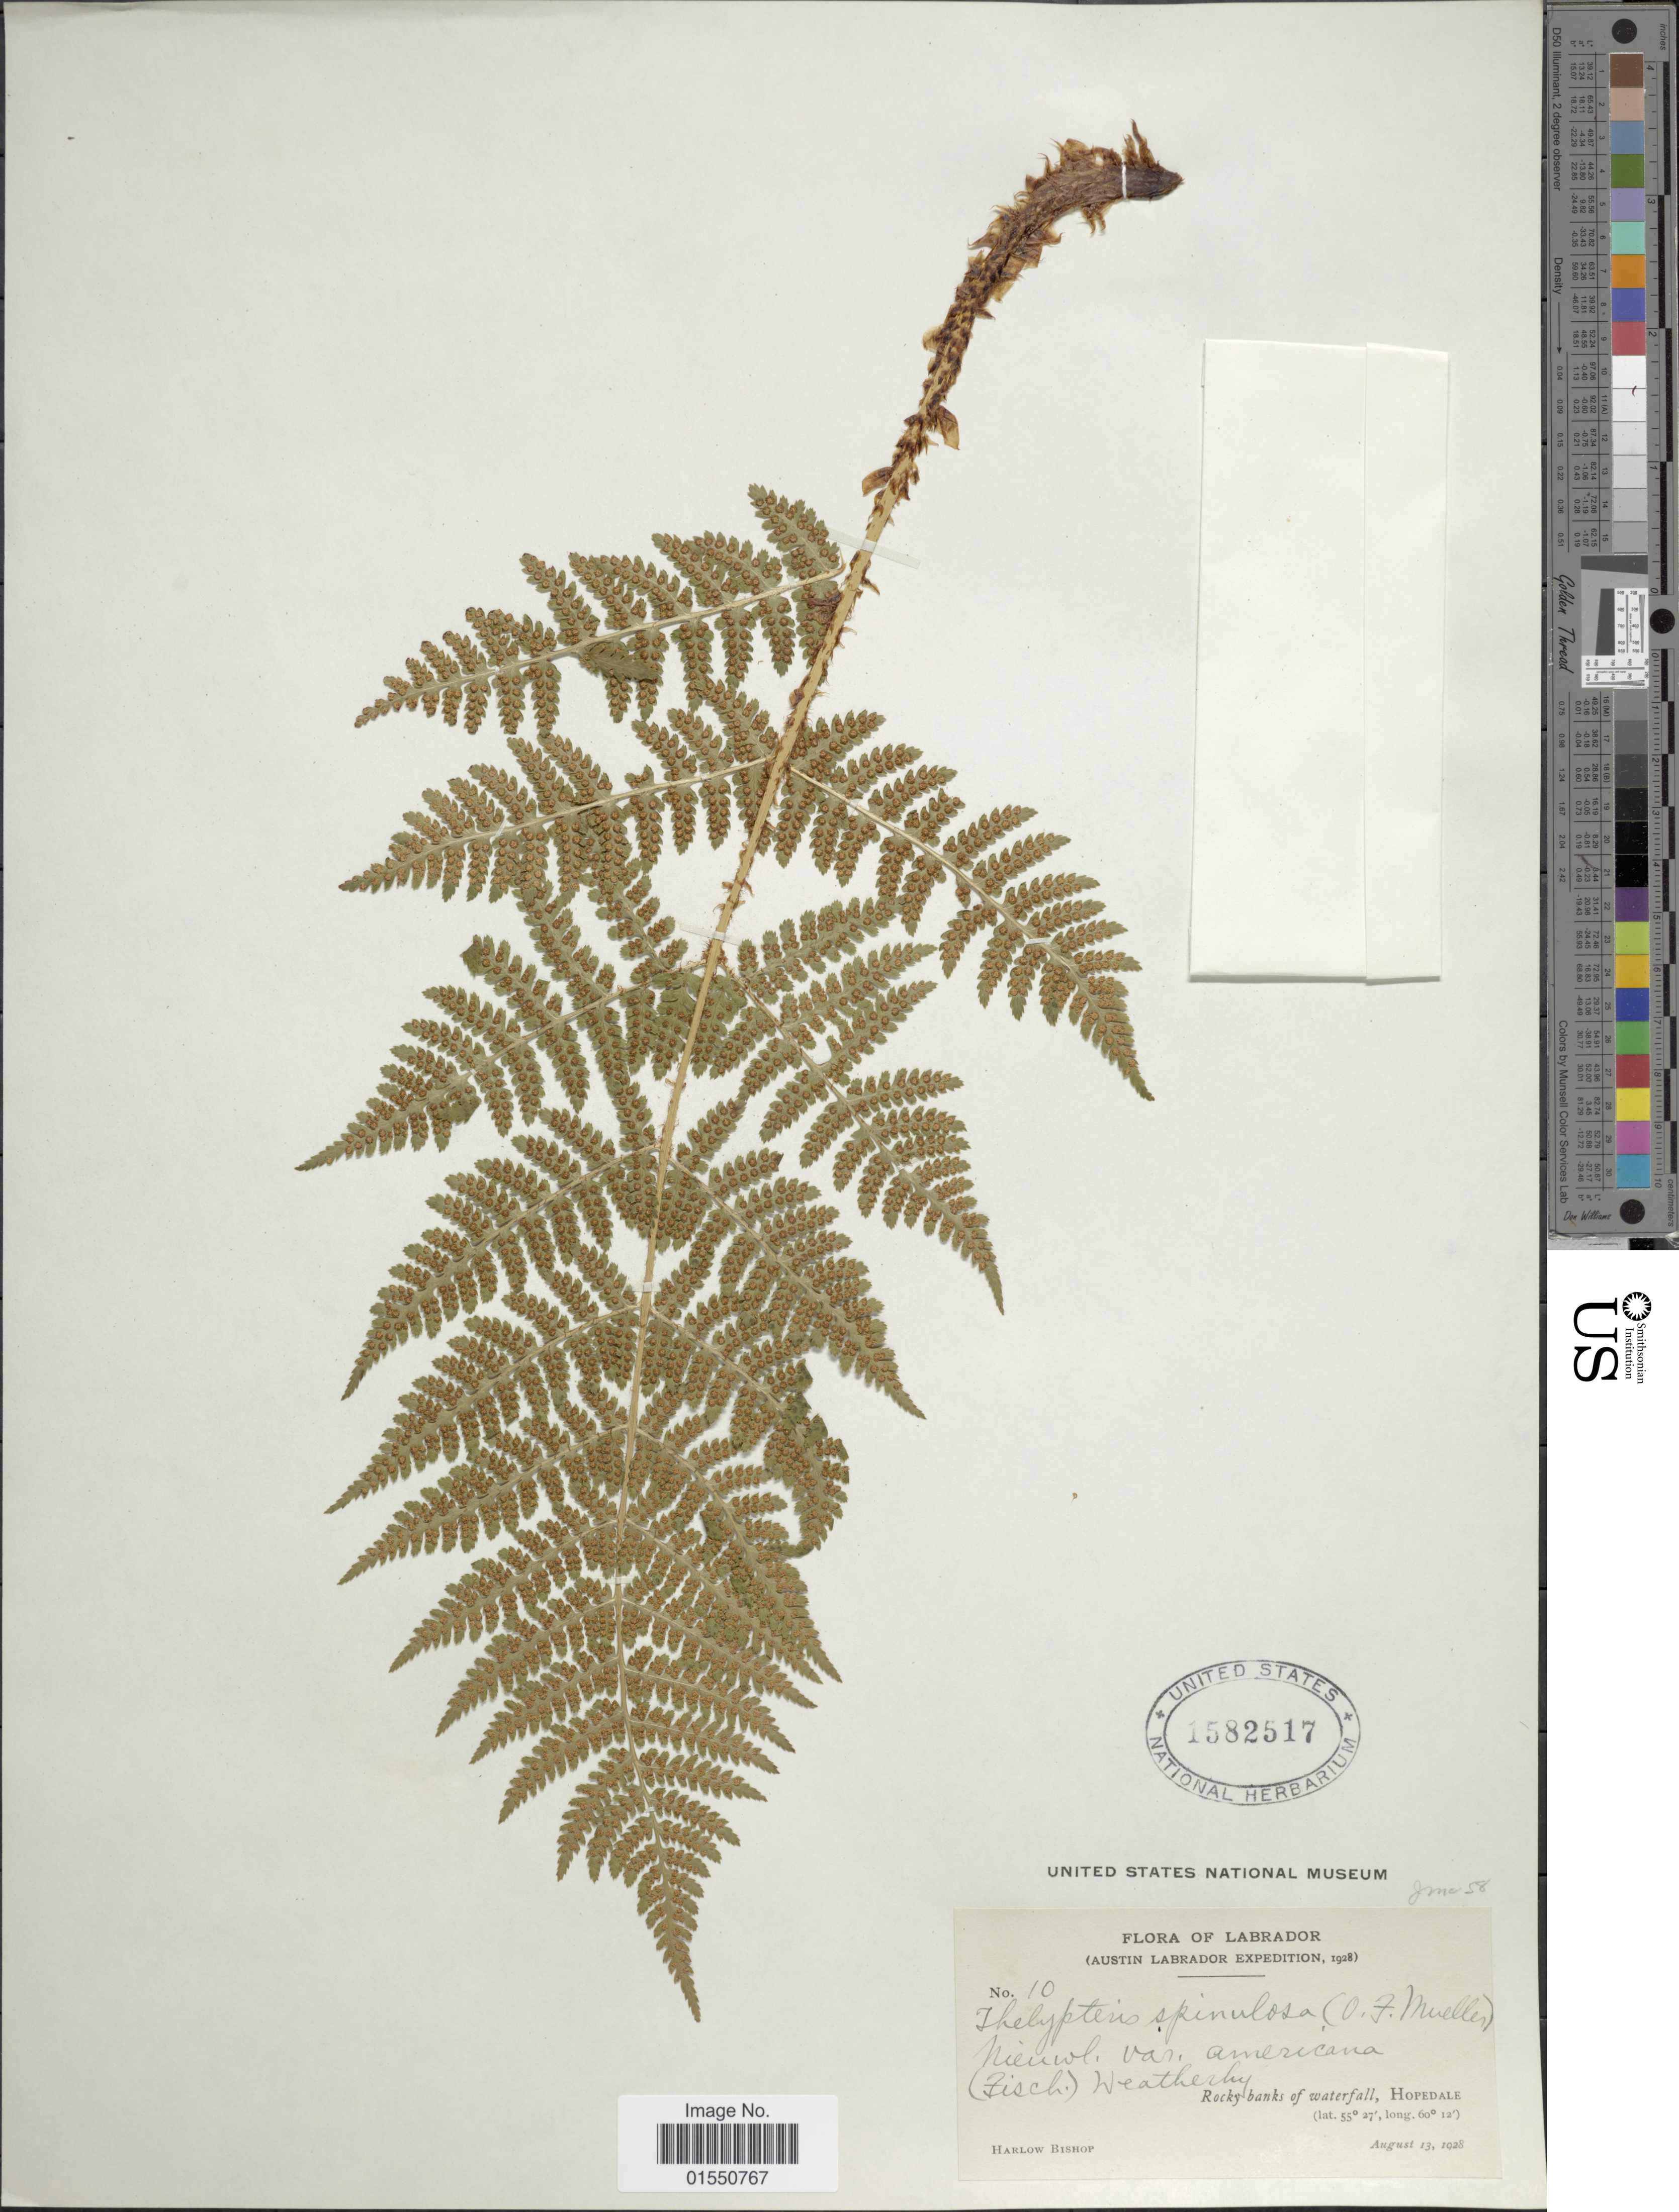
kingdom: Plantae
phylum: Tracheophyta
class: Polypodiopsida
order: Polypodiales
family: Dryopteridaceae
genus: Dryopteris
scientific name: Dryopteris expansa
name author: (C. Presl) Fraser-Jenk. & Jermy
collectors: H. Bishop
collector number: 10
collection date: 1928-08-13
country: Canada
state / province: Newfoundland and Labrador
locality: Labrador, Rocky banks of waterfall, Hopedale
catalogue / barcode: US 1582517